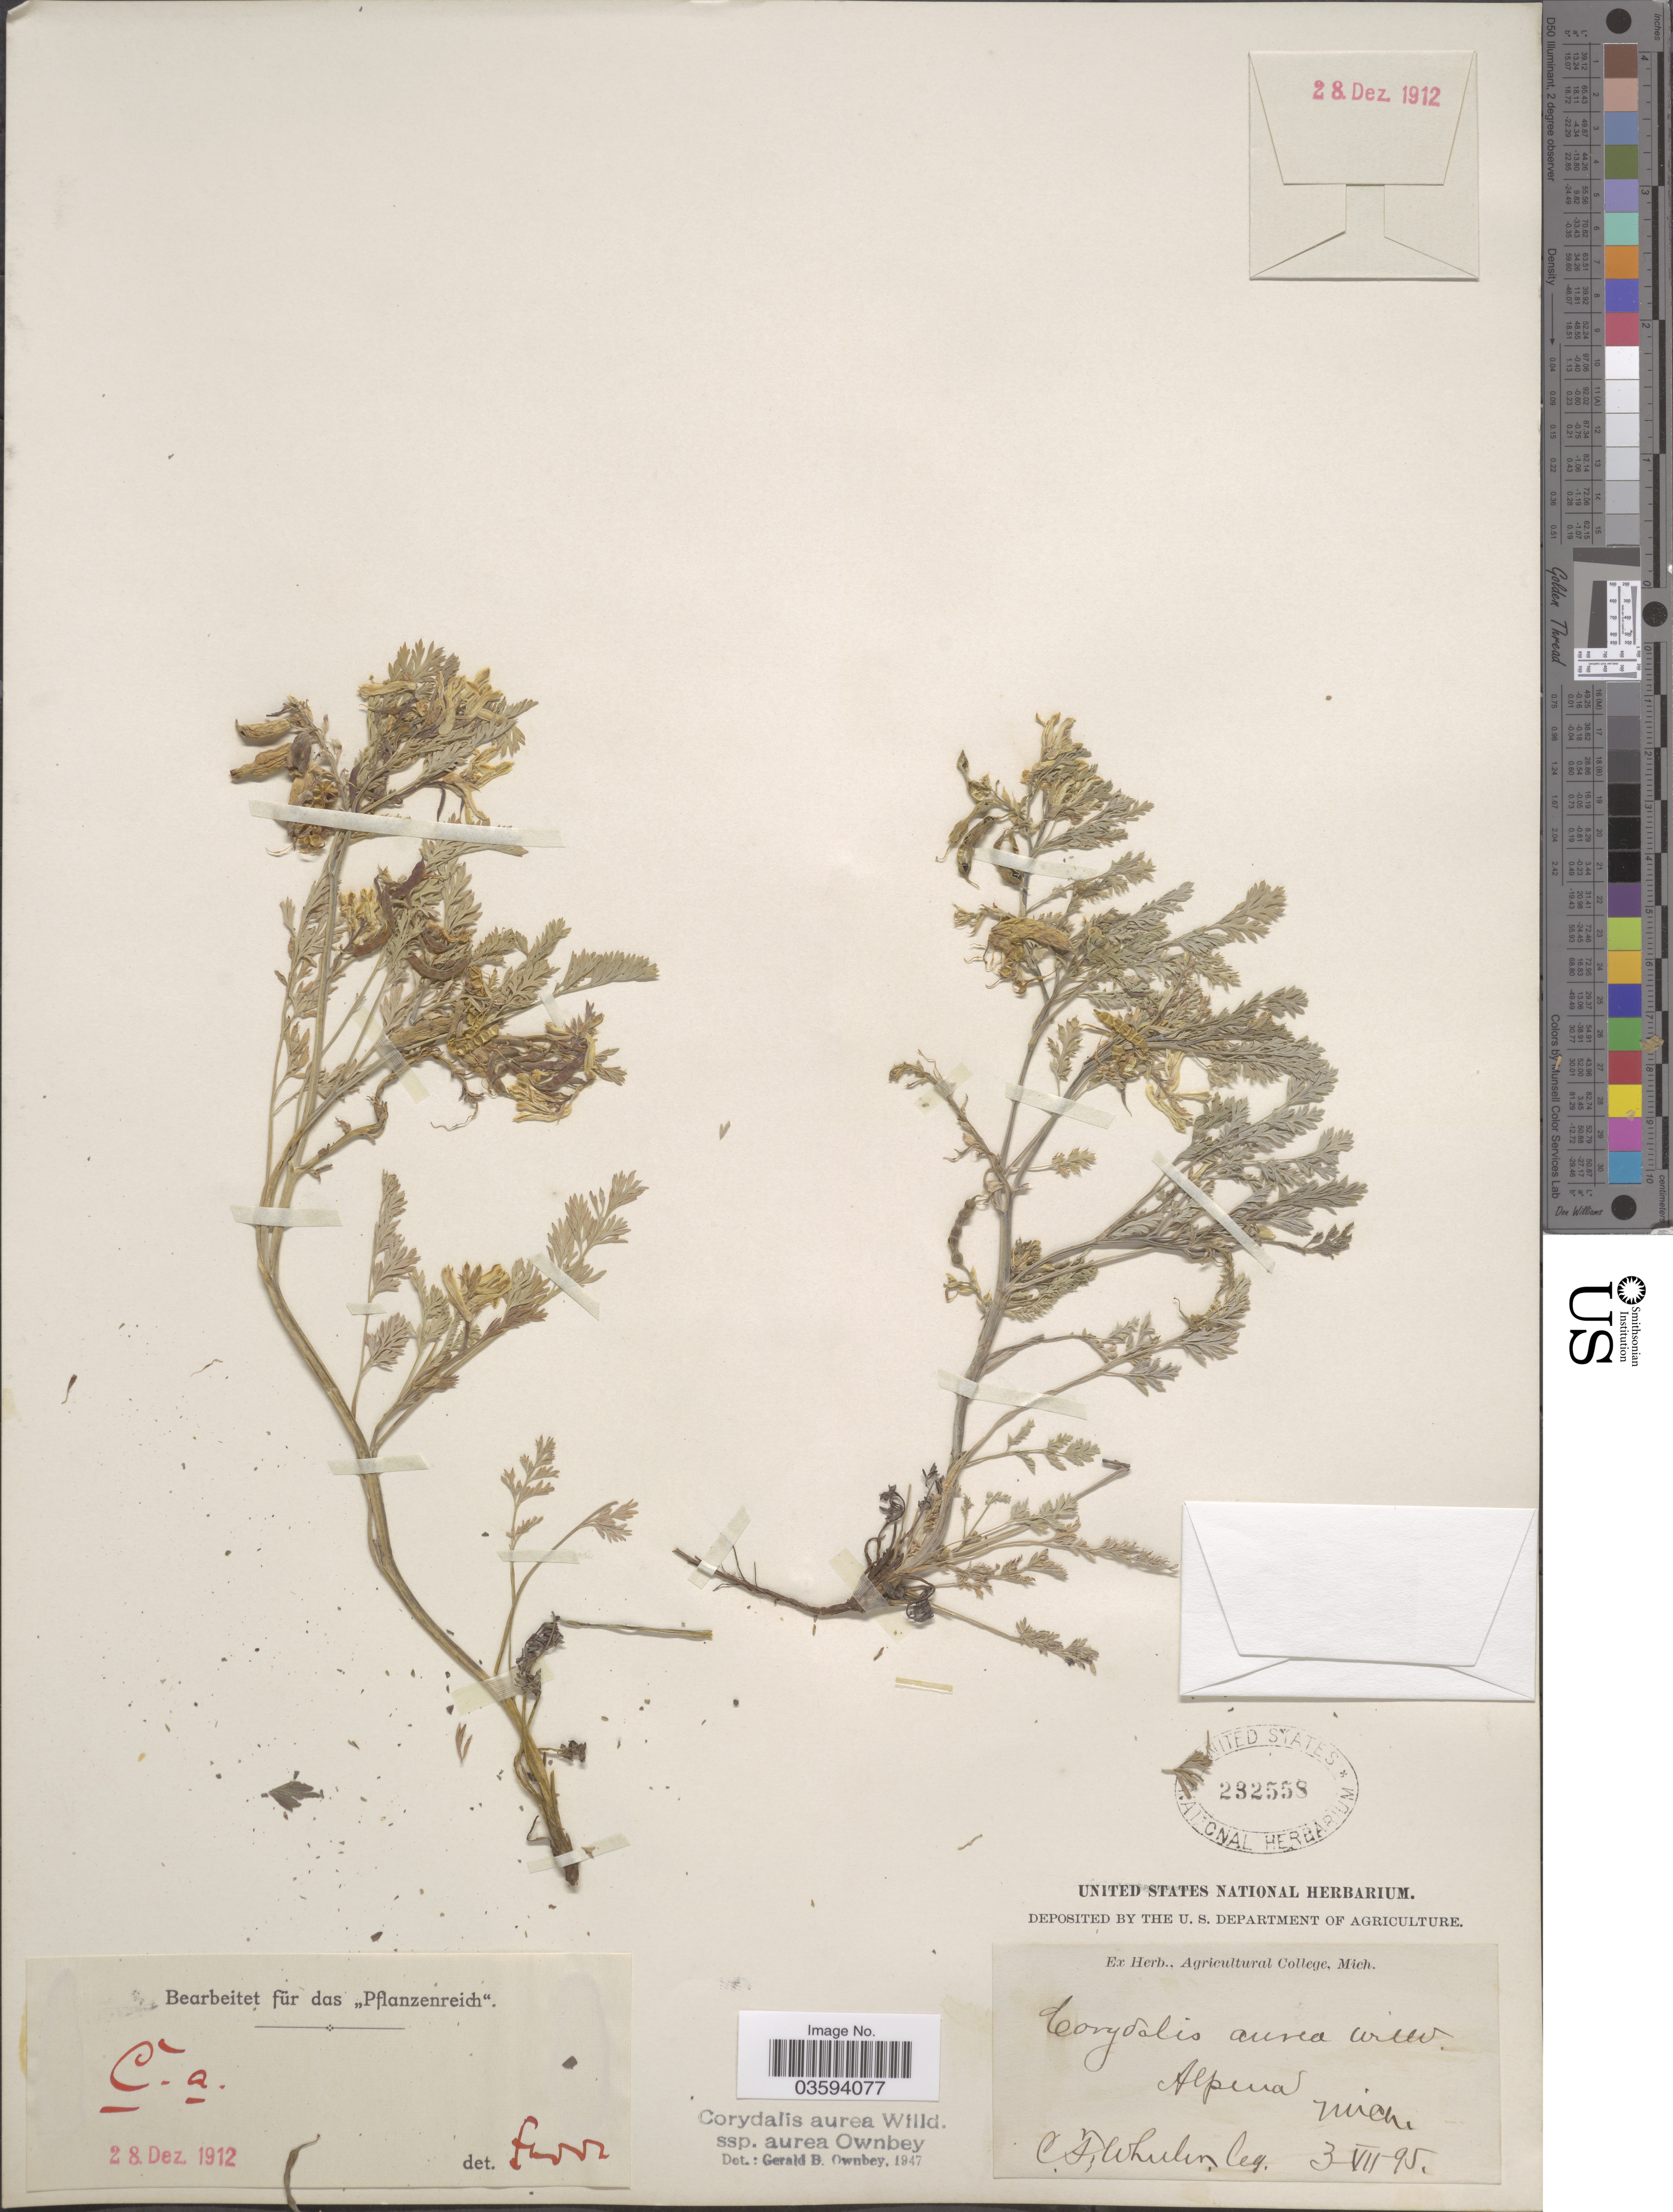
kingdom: Plantae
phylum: Tracheophyta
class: Magnoliopsida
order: Ranunculales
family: Papaveraceae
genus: Corydalis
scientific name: Corydalis aurea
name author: Willd.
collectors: C. Wheeler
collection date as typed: Transcribed d/m/y: 3/7/95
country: United States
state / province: Michigan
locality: Alpena.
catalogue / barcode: US 232558